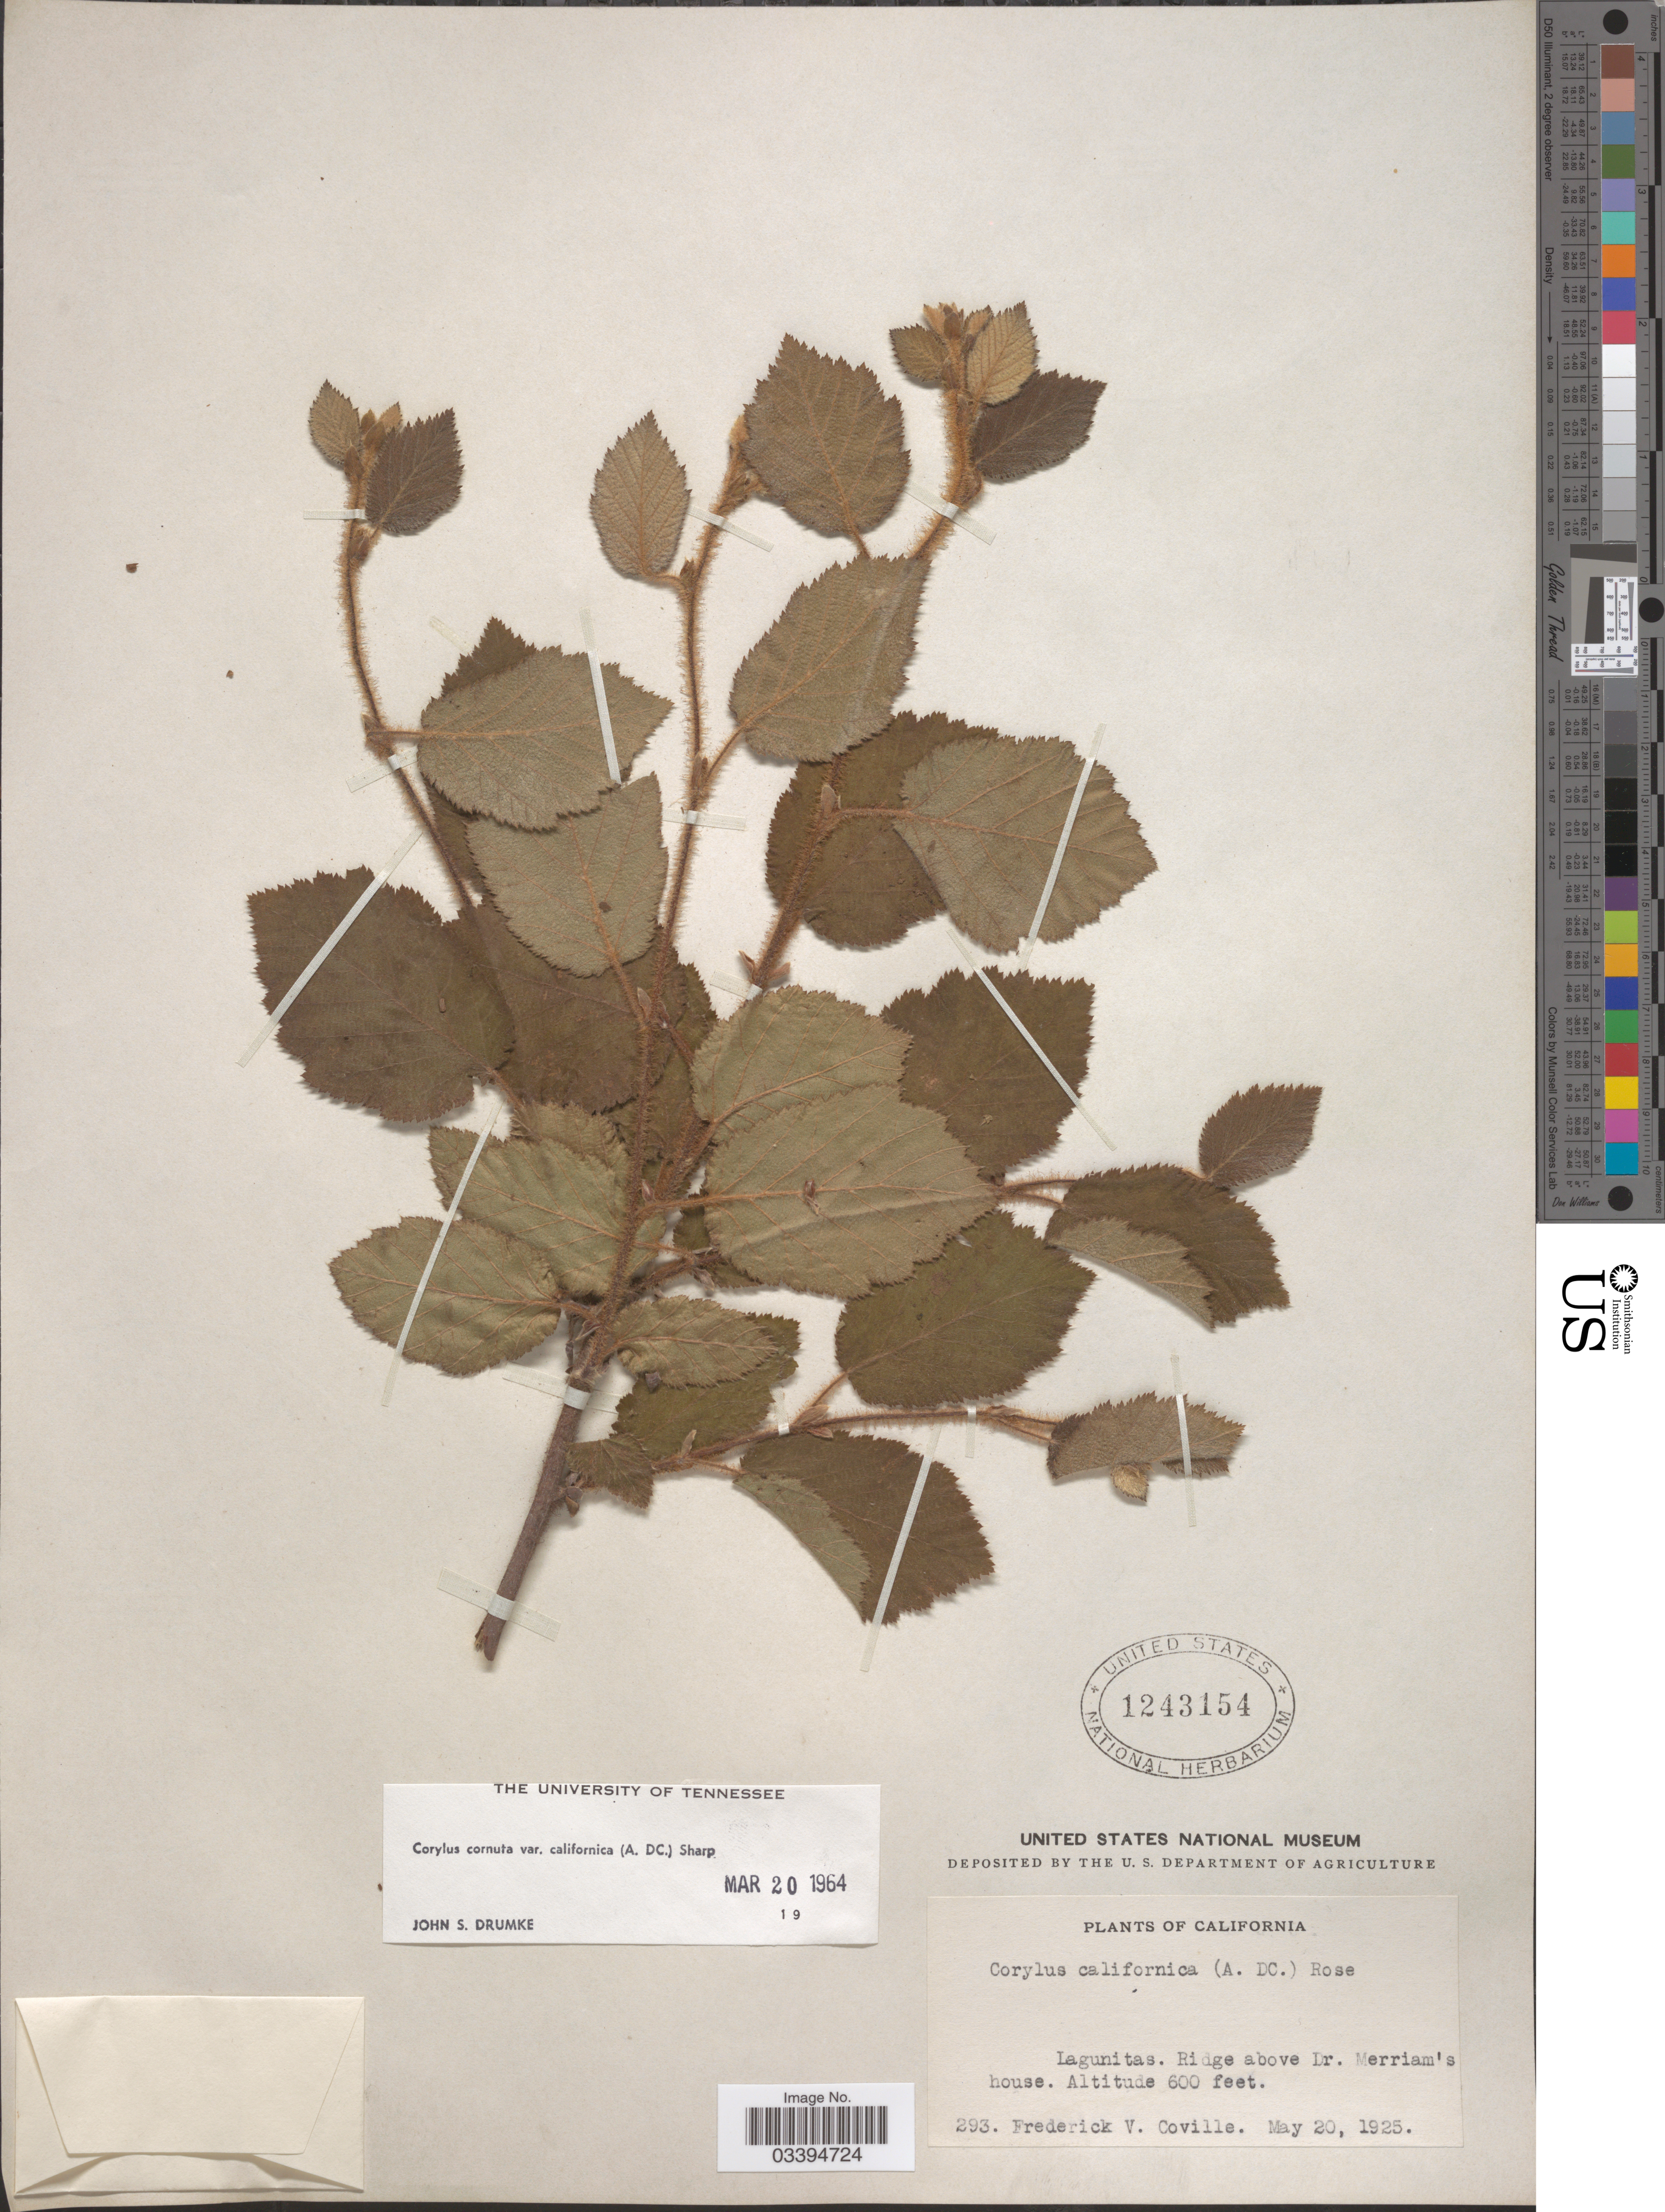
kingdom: Plantae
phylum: Tracheophyta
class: Magnoliopsida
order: Fagales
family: Betulaceae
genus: Corylus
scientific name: Corylus cornuta var. californica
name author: Marshall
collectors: F. V. Coville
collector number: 293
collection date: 1925-05-20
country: United States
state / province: California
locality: Lagunitas. Ridge above Dr. Merriam's house.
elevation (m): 183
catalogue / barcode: US 1243154